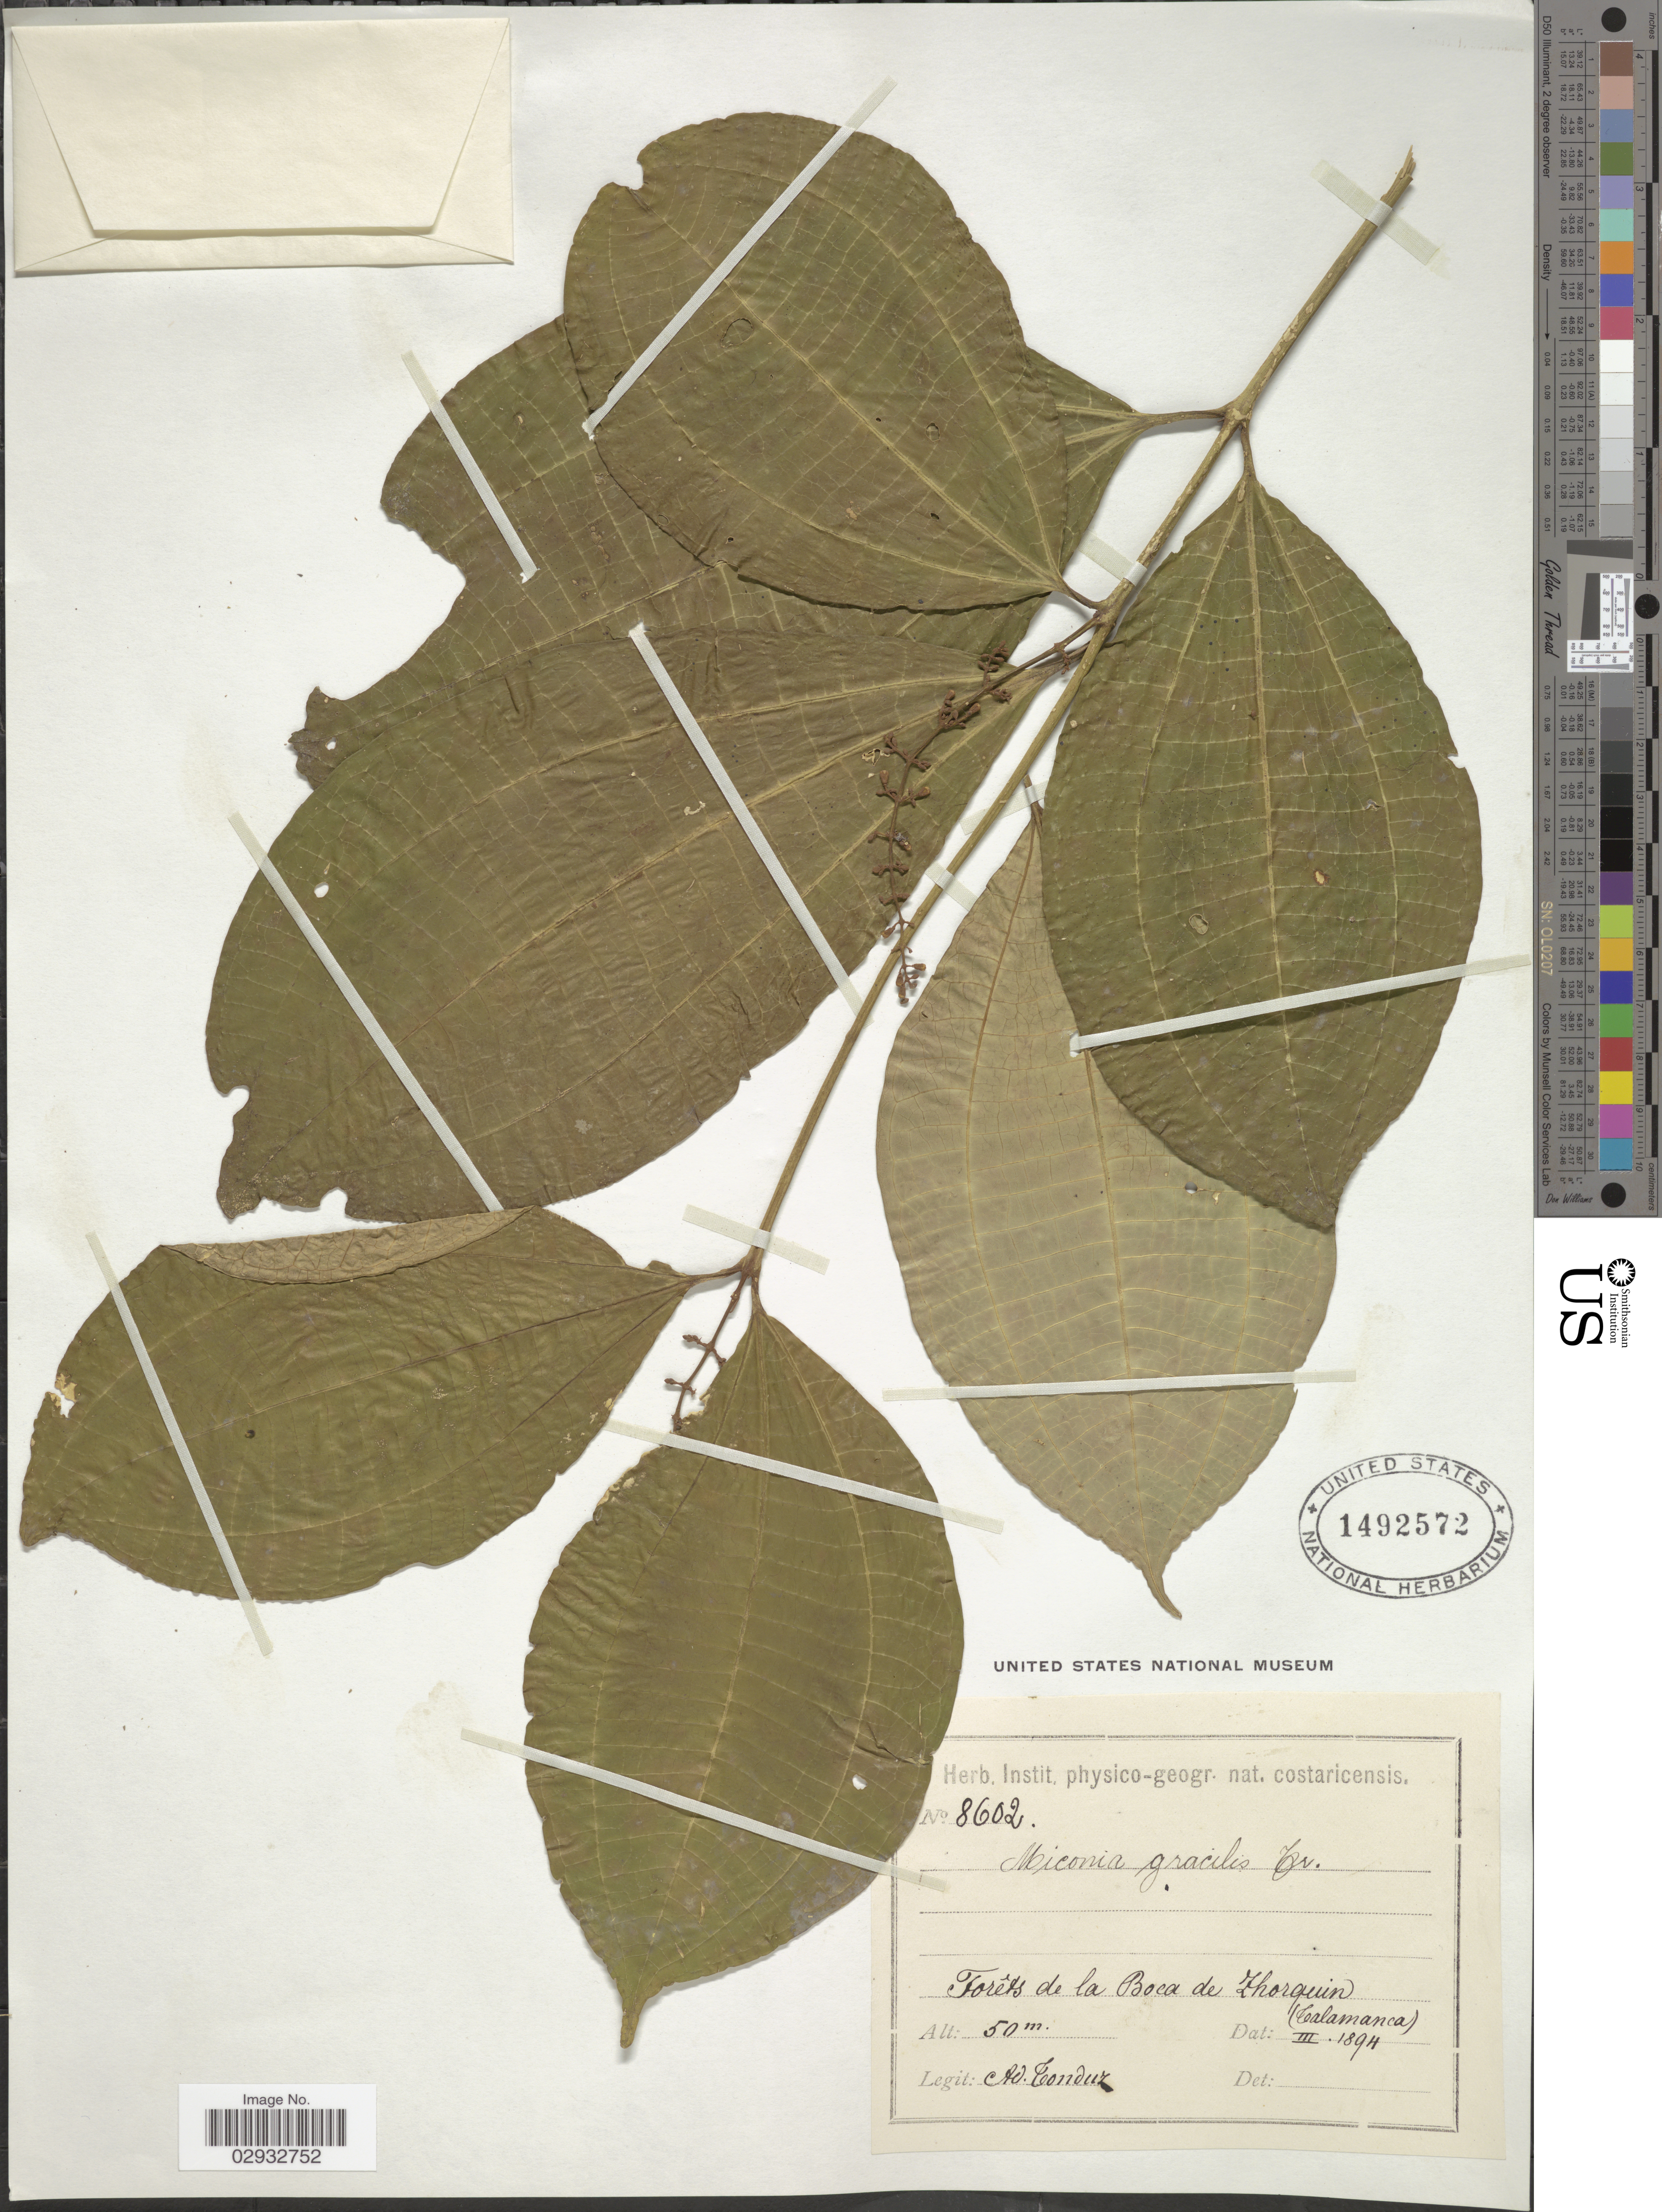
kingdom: Plantae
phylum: Tracheophyta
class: Magnoliopsida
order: Myrtales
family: Melastomataceae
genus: Miconia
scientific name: Miconia gracilis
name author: Triana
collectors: A. Tonduz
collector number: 8602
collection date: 1894-03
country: Costa Rica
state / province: Limón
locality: Forêts de la Boca de Zhorquin (Talamanca).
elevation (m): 50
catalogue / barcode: US 1492572